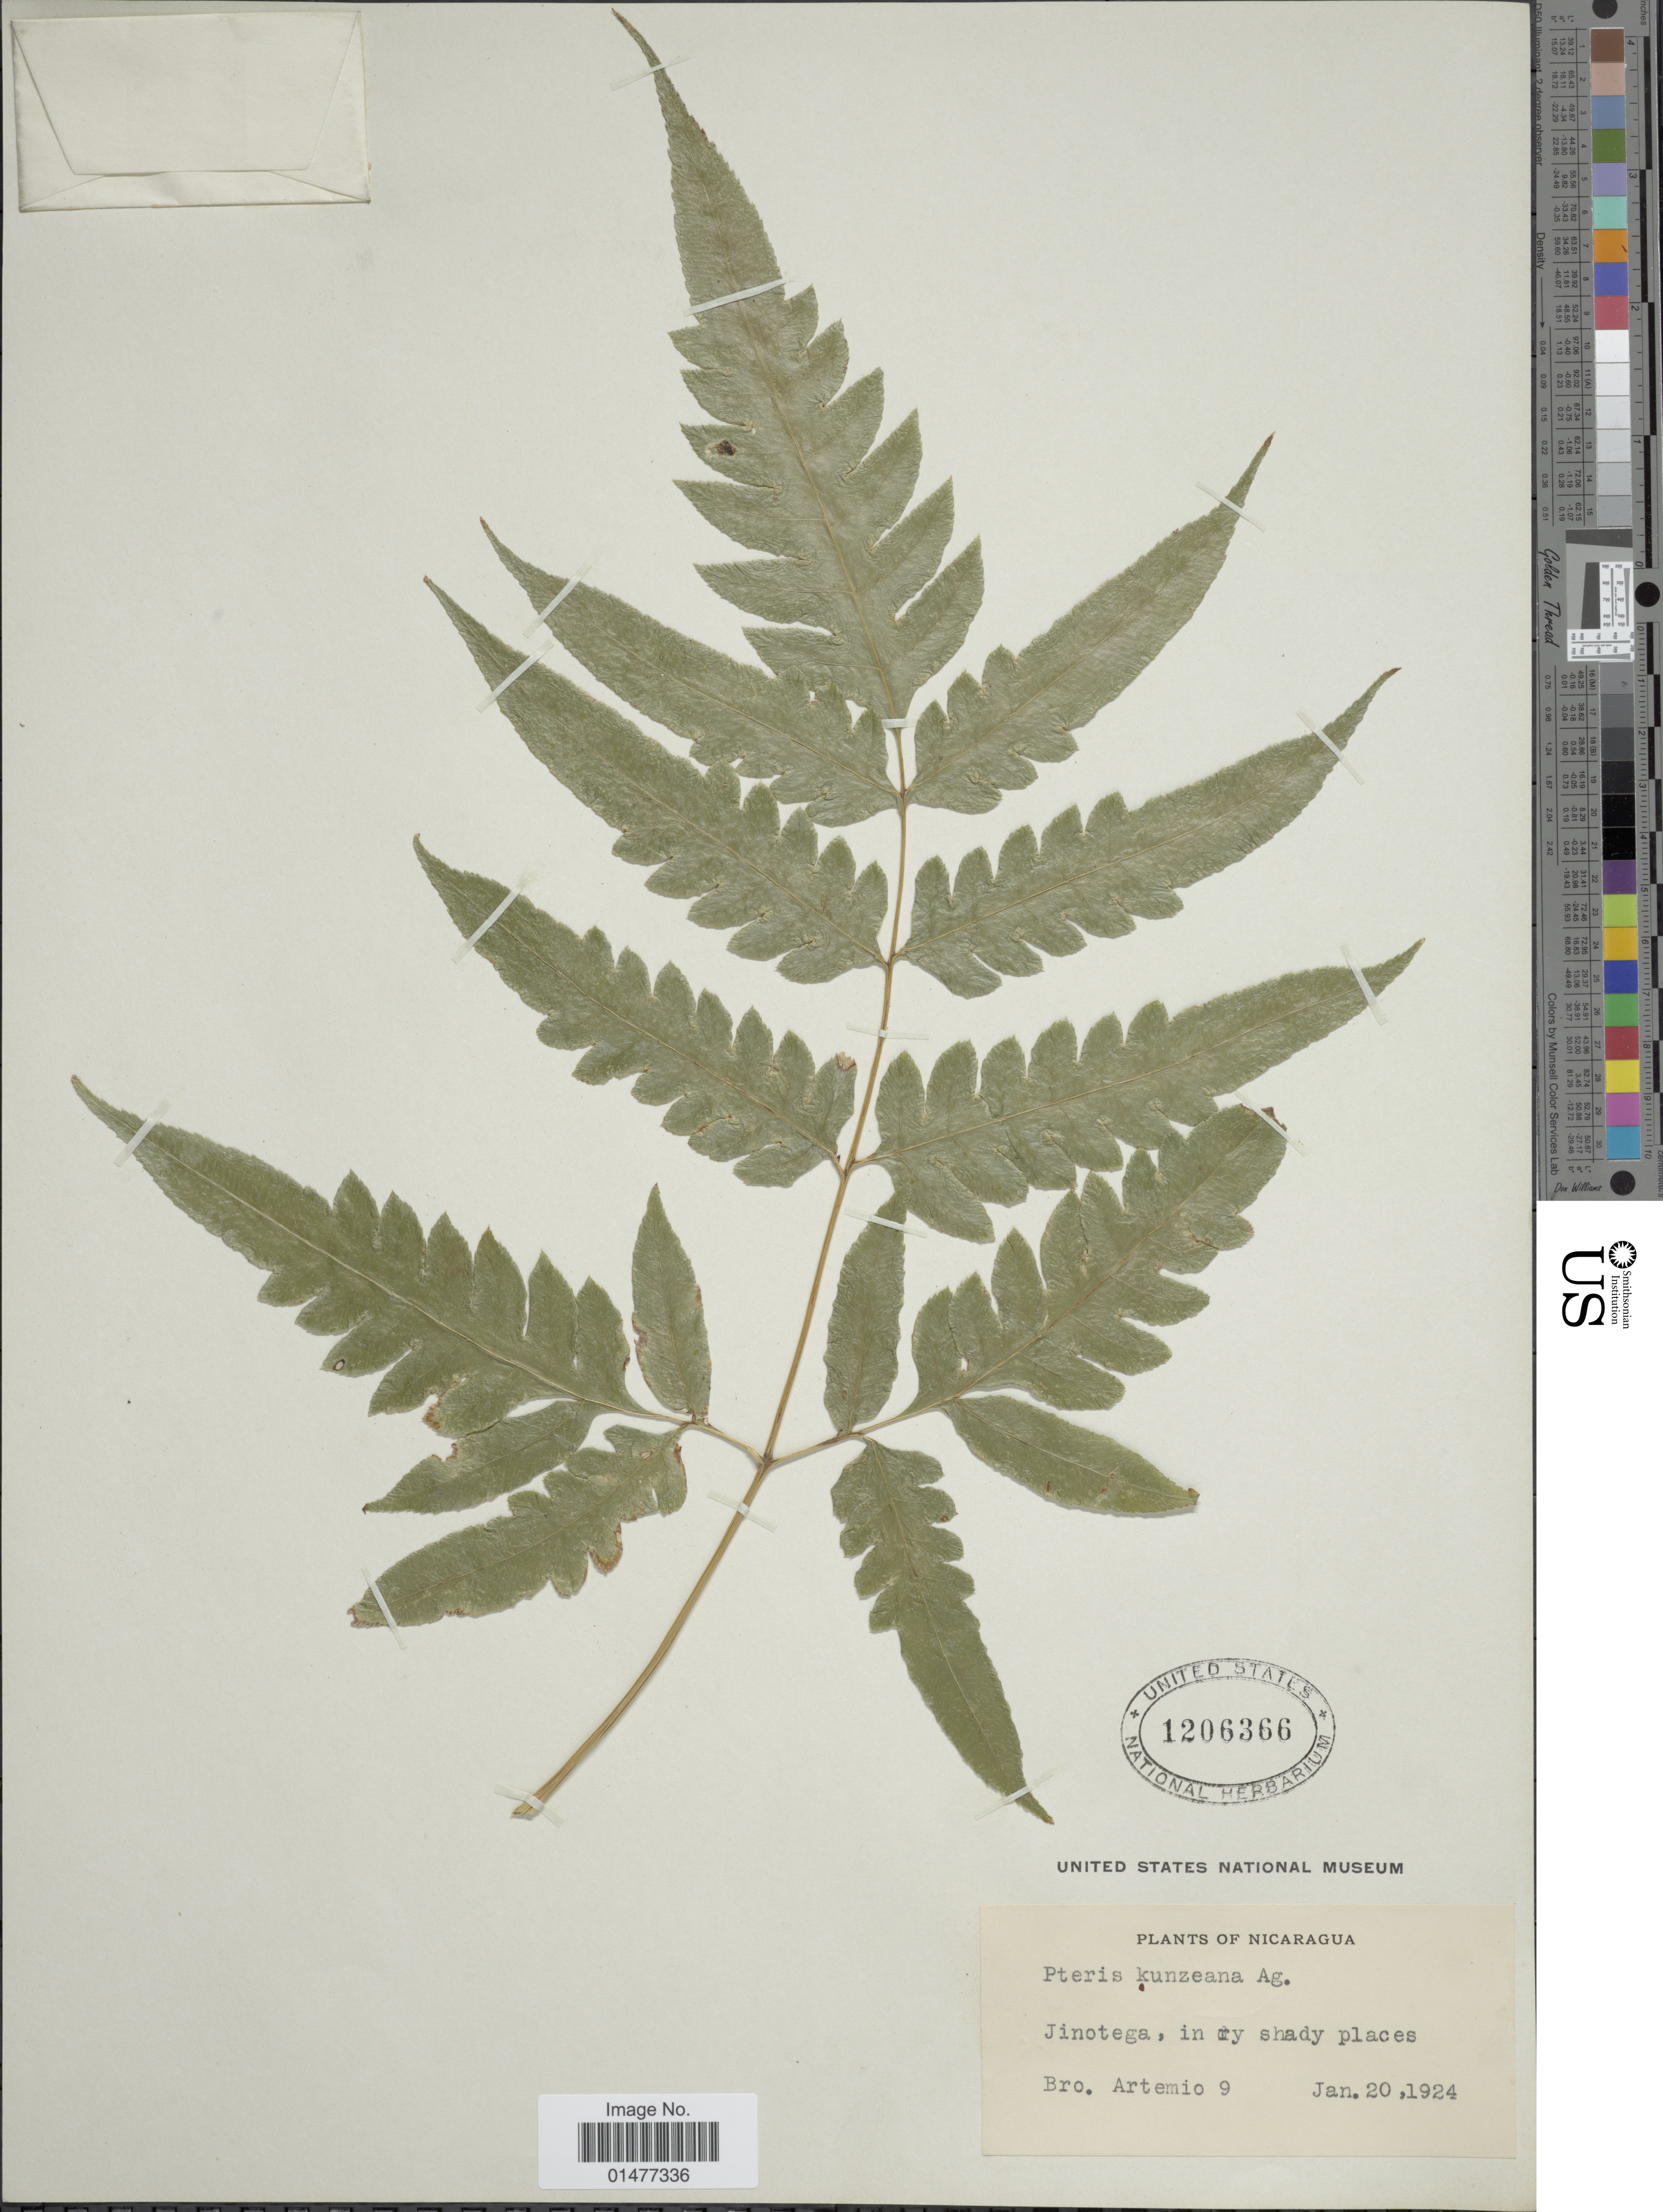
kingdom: Plantae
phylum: Tracheophyta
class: Polypodiopsida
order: Polypodiales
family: Pteridaceae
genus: Pteris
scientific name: Pteris altissima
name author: Poir.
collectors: B. Rene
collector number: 9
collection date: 1924-01-20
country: Nicaragua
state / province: Jinotega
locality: Plants of Nicaragua, in dry shady places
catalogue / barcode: US 1206366